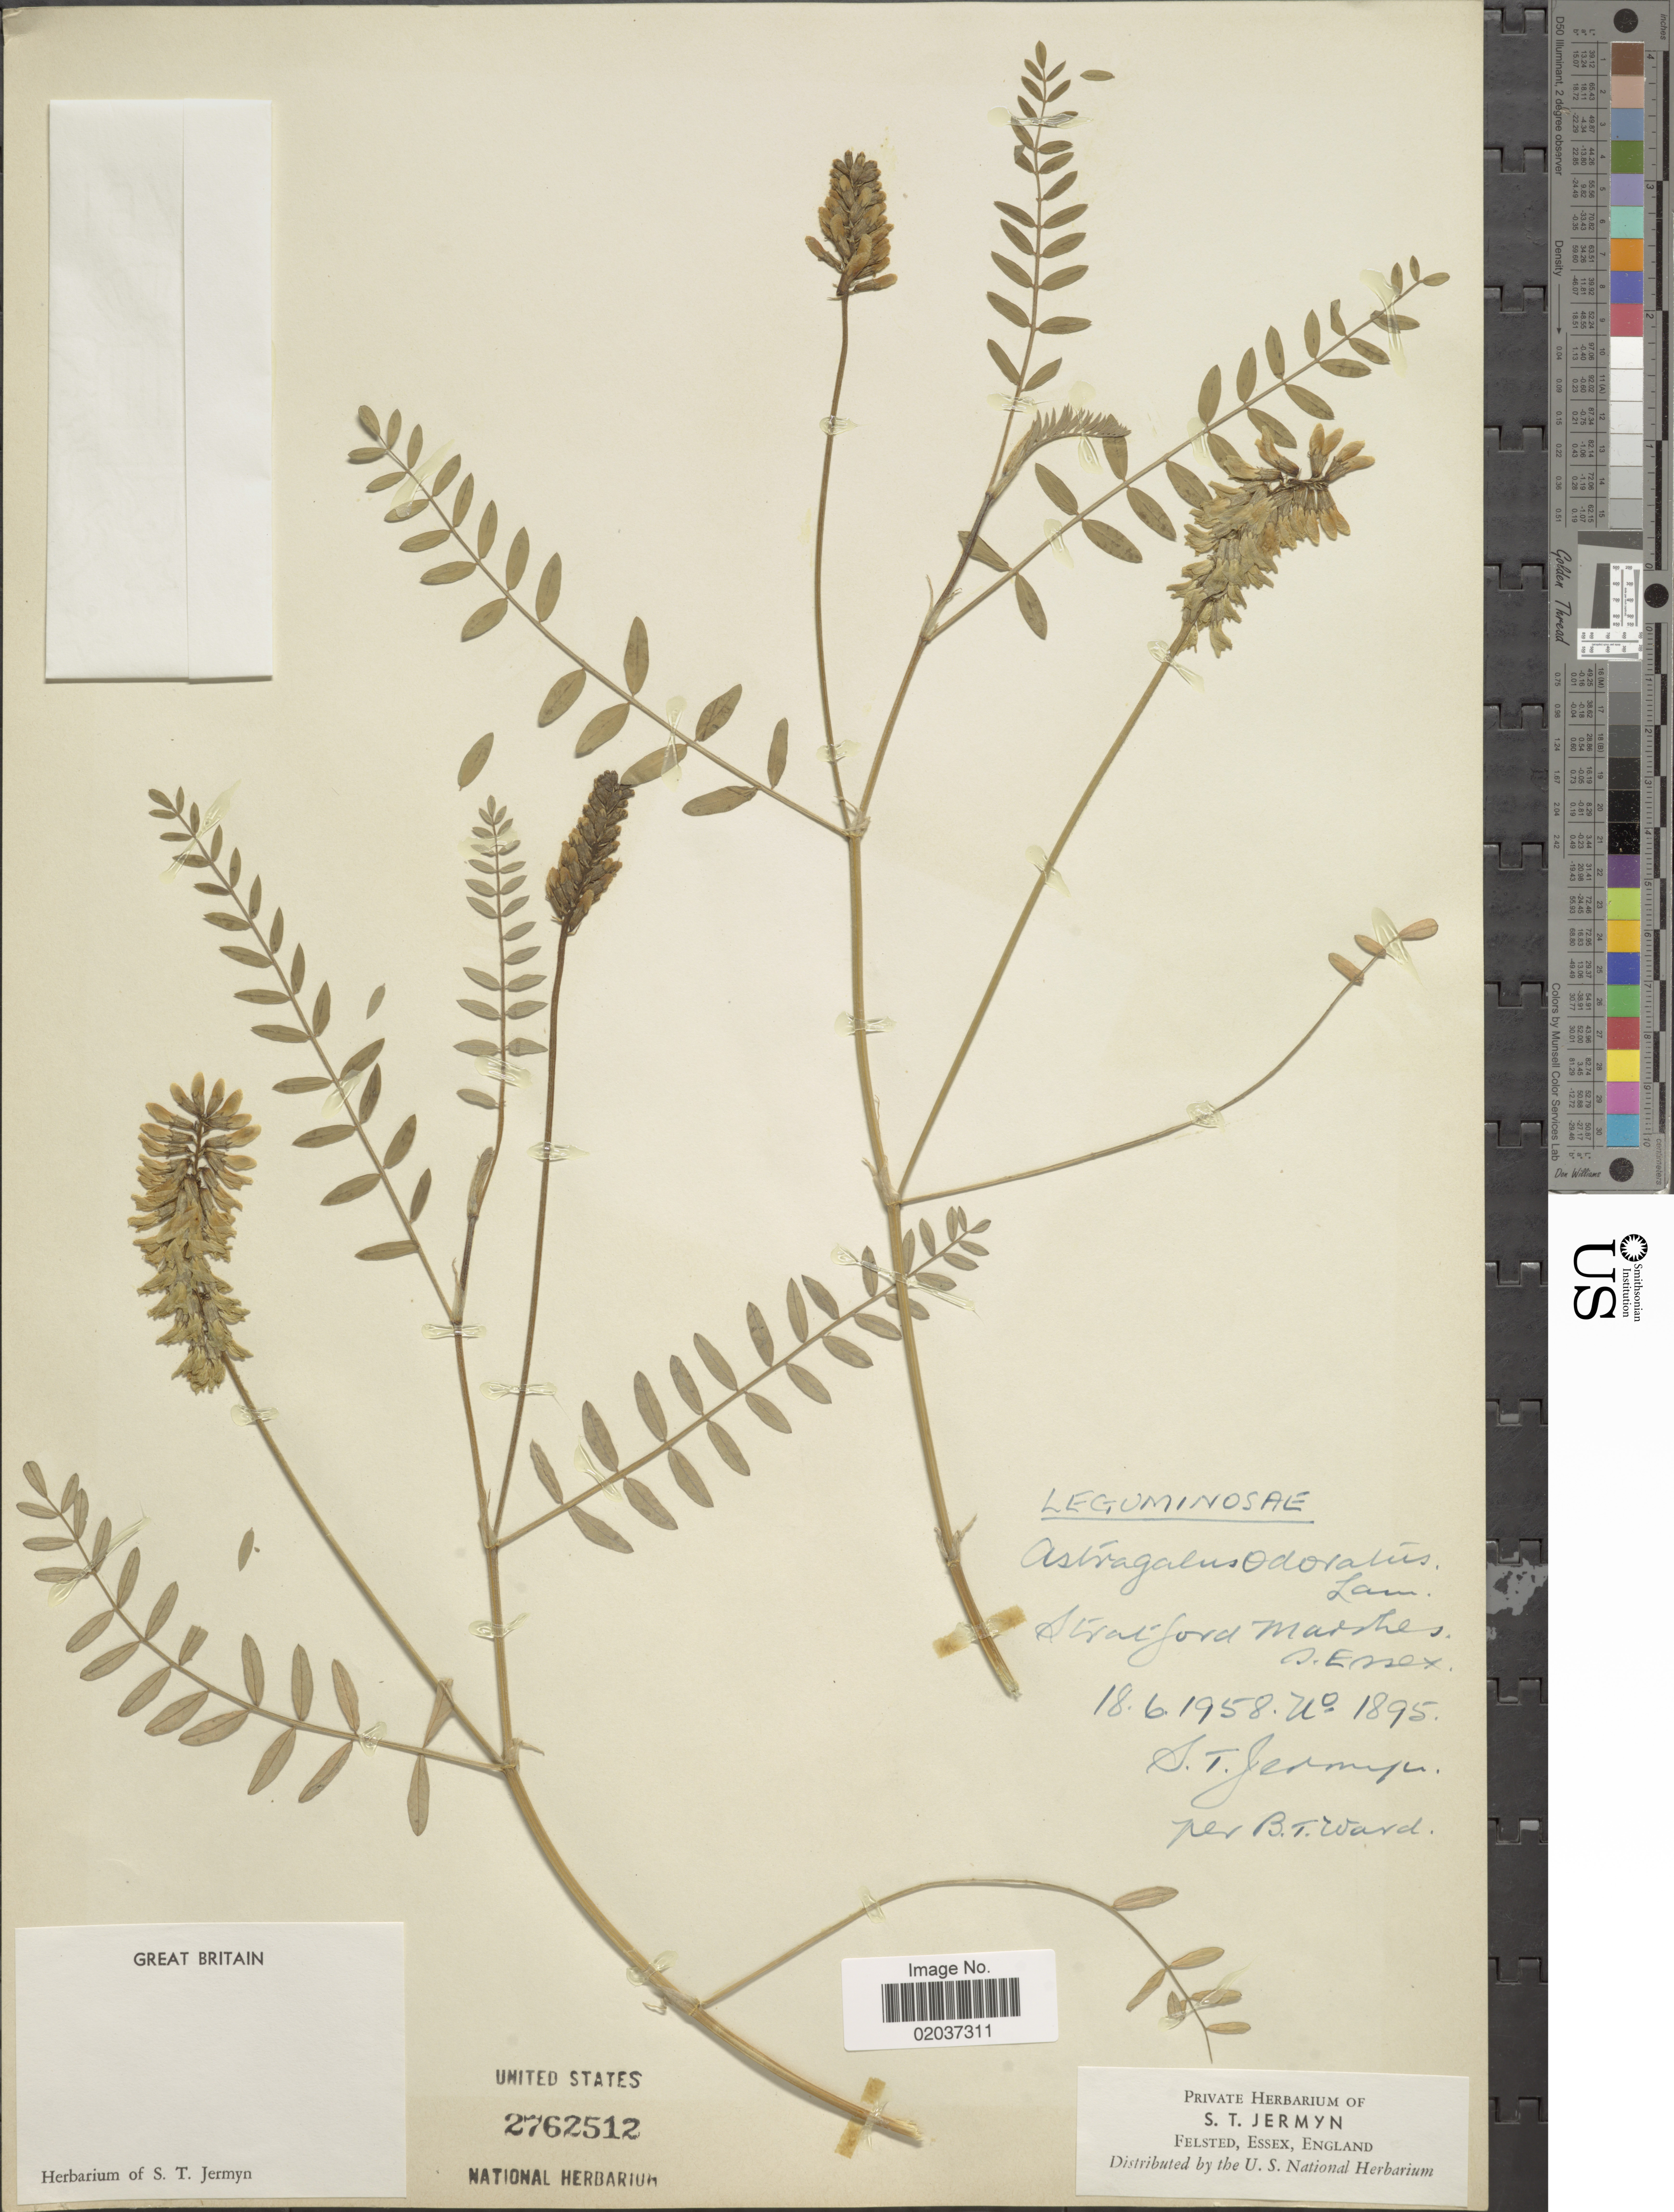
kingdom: Plantae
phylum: Tracheophyta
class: Magnoliopsida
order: Fabales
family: Fabaceae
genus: Astragalus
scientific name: Astragalus odoratus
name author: Lam.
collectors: S. Jermyn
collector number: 1895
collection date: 1958-06-18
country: United Kingdom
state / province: England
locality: Stratford Marshes, S. Essex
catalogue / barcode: US 2762512